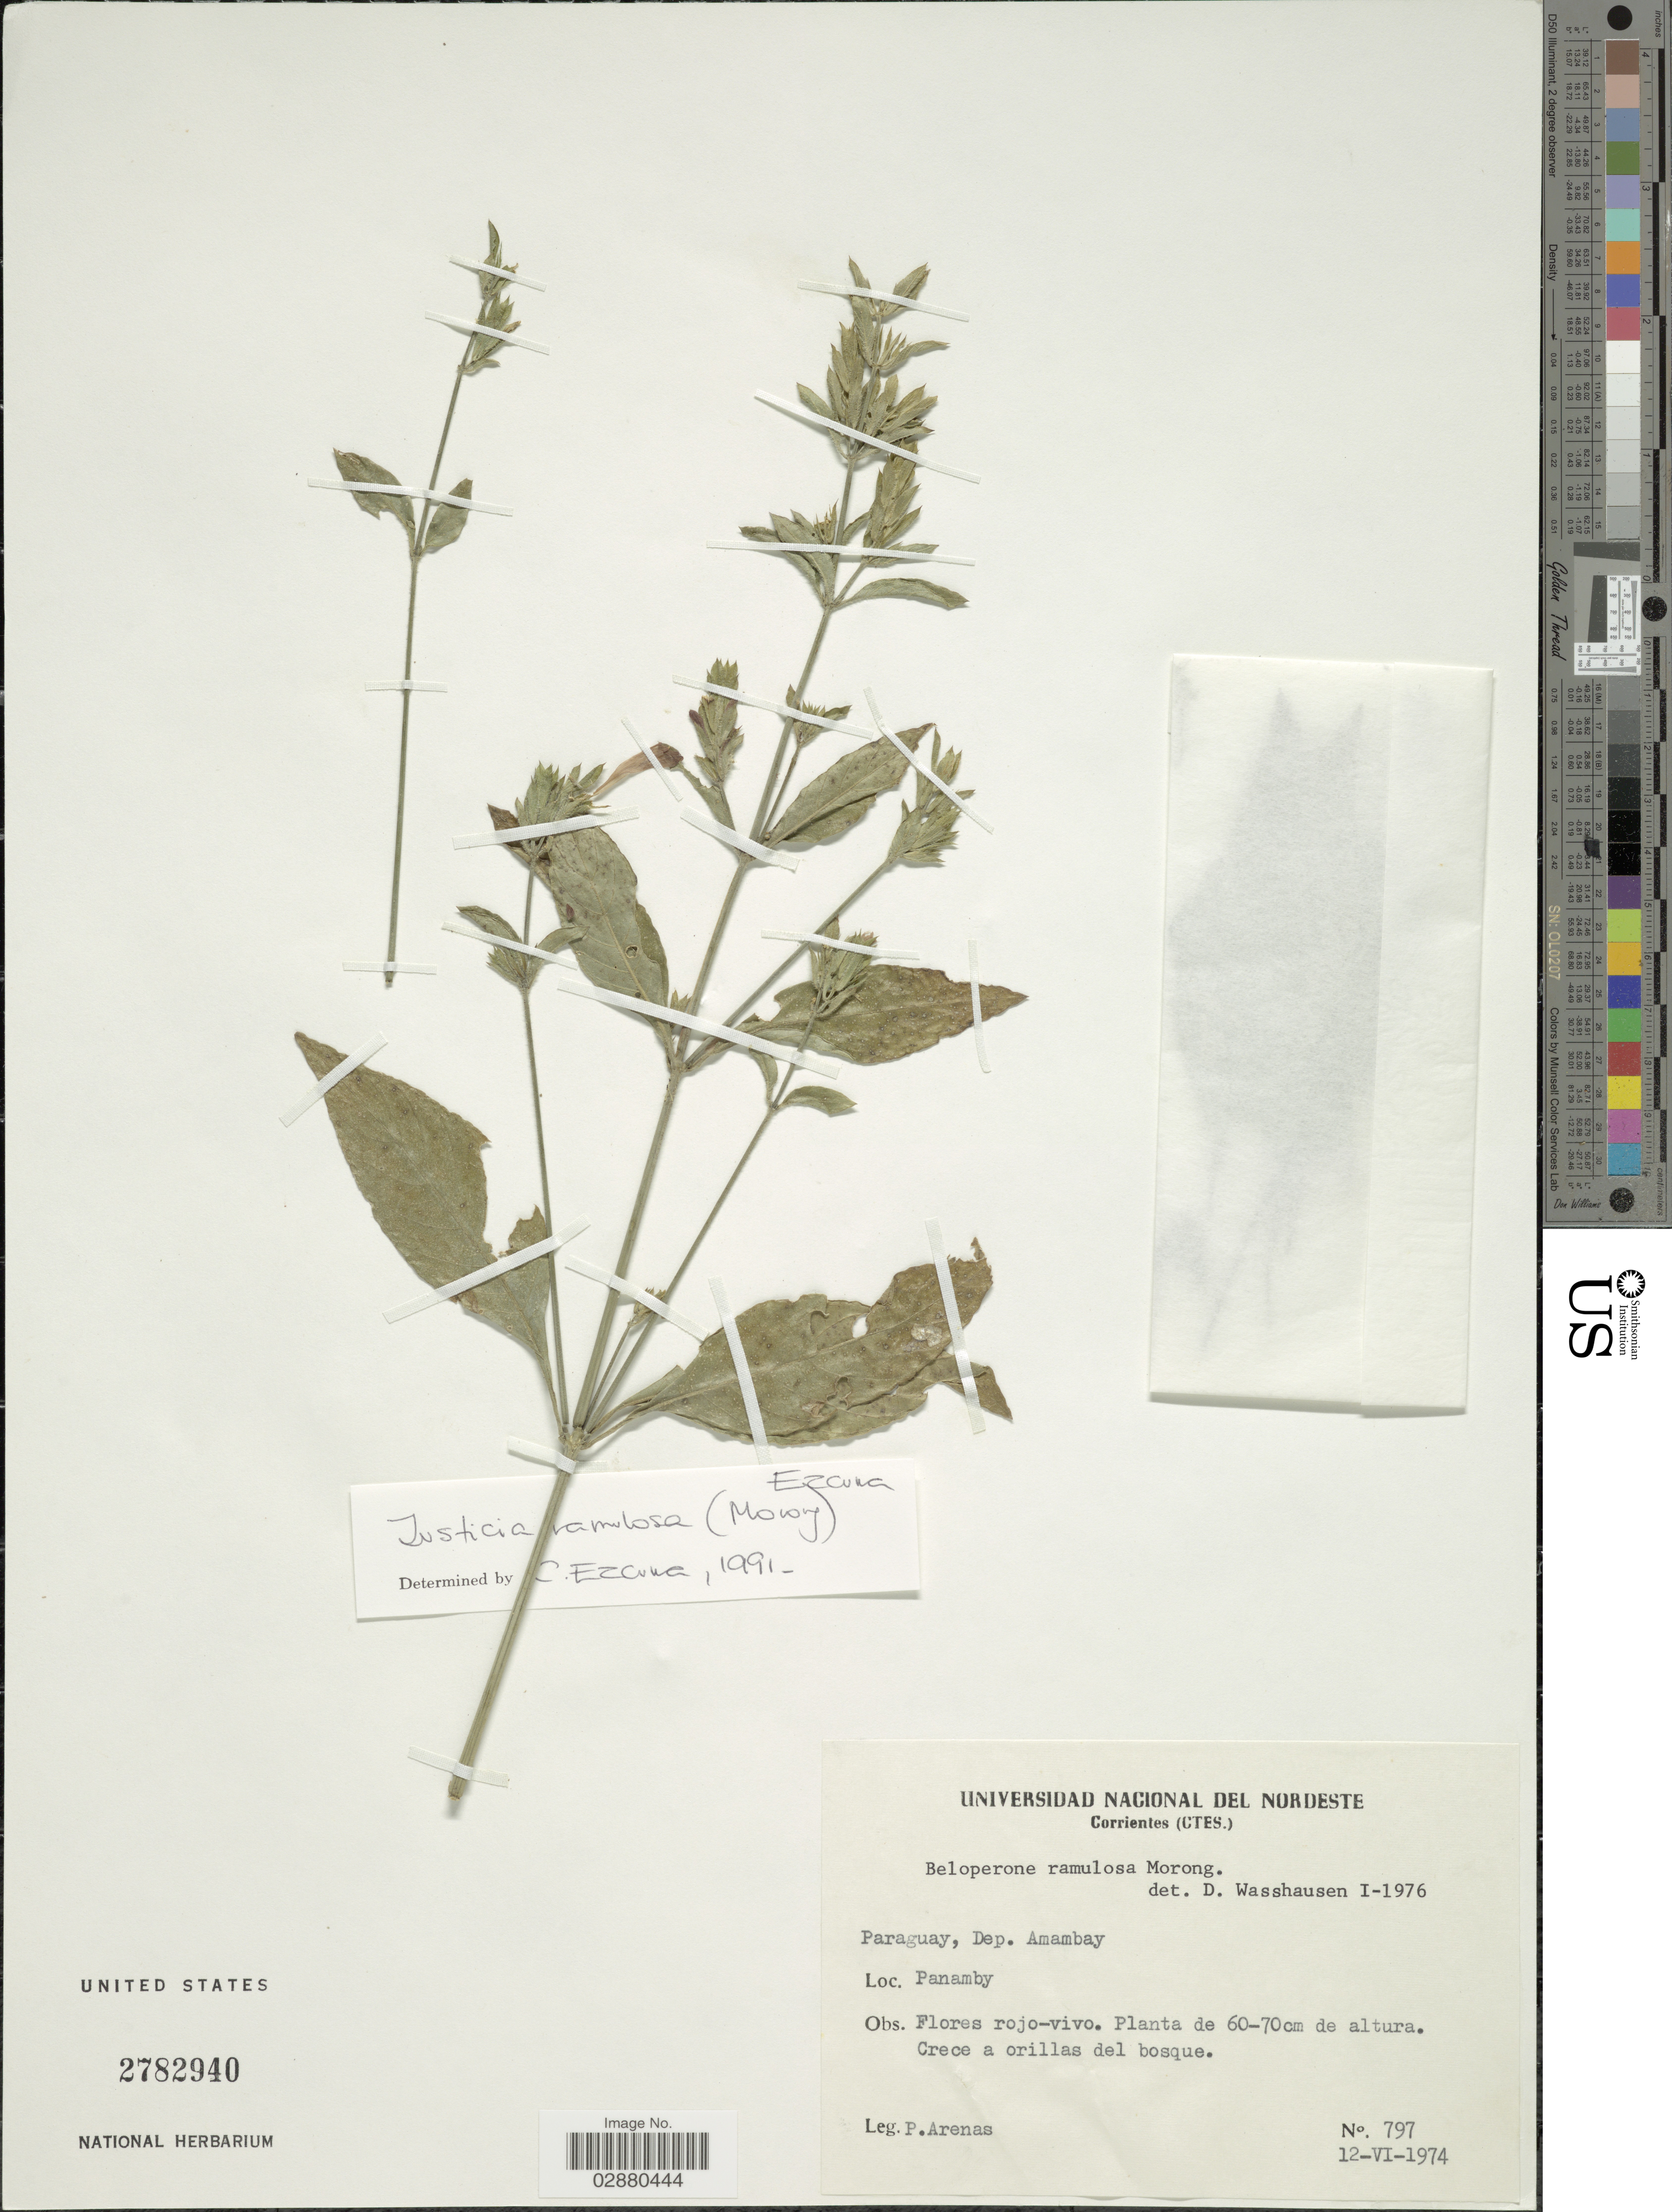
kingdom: Plantae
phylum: Tracheophyta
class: Magnoliopsida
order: Lamiales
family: Acanthaceae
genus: Justicia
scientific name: Justicia ramulosa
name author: (Morong) C. Ezcurra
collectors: P. Arenas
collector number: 797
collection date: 1974-06-12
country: Paraguay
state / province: Amambay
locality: Dep. Amambay. Panamby.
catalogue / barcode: US 2782940